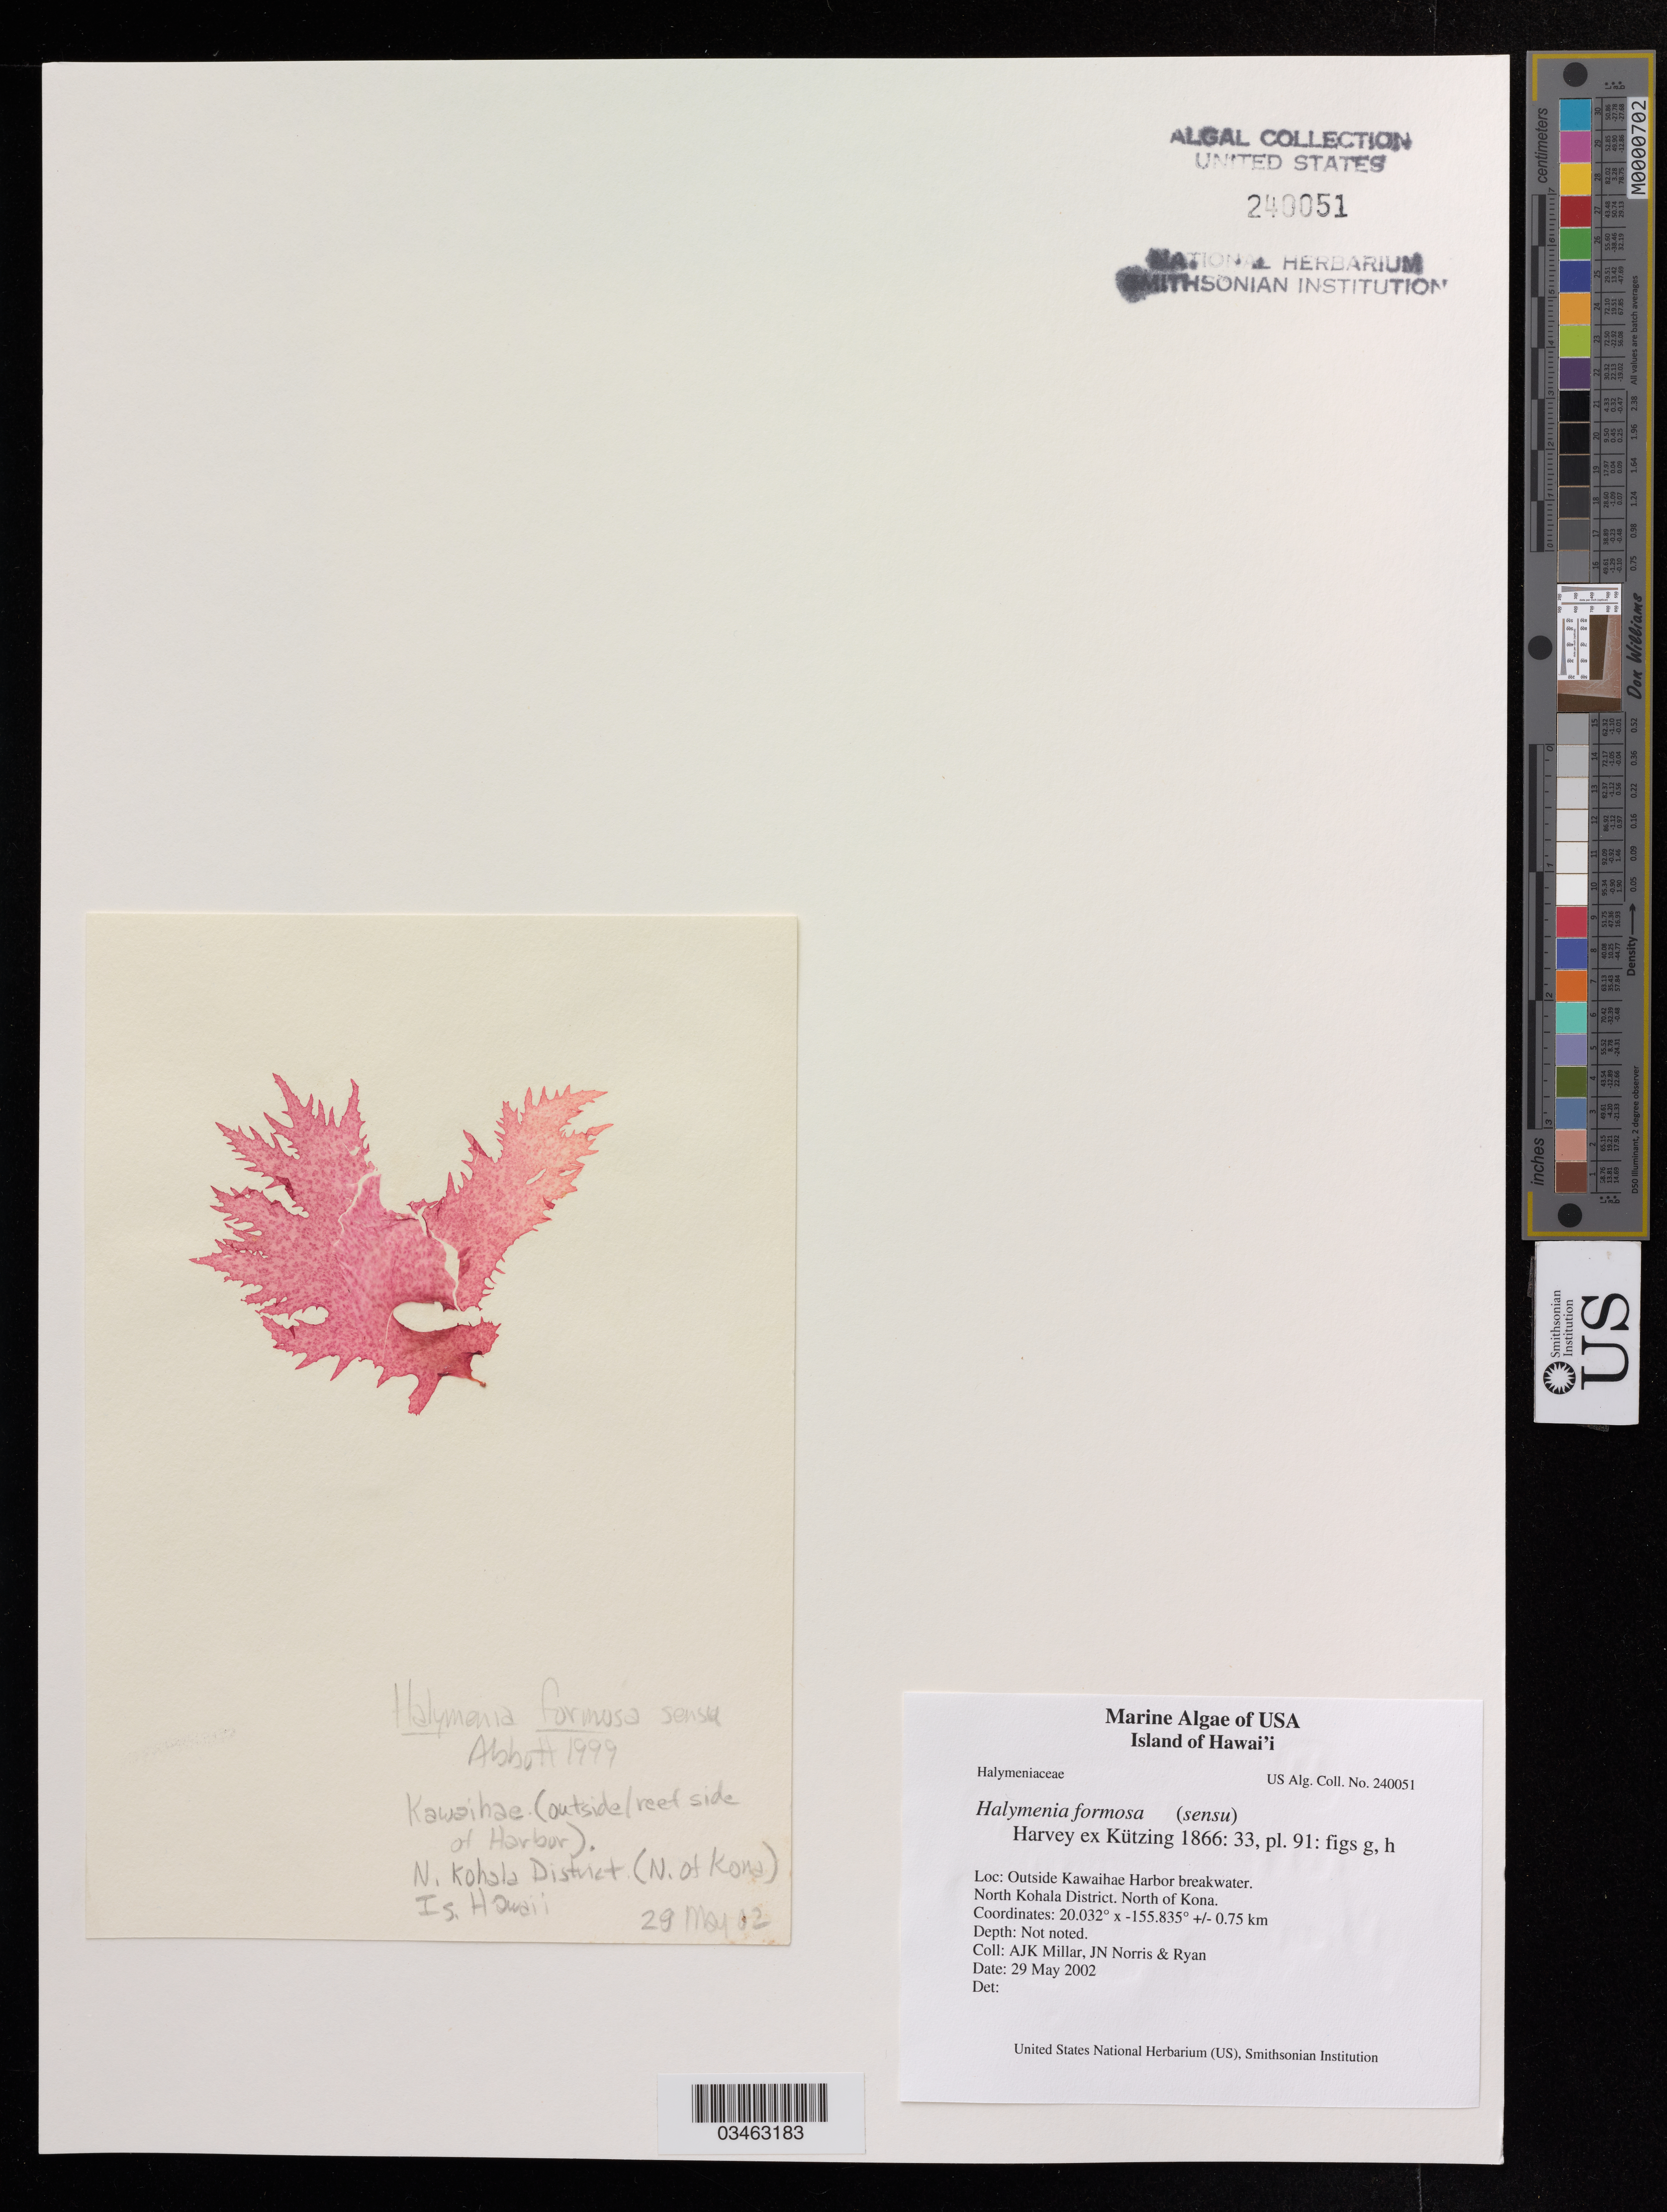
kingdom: Plantae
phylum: Rhodophyta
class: Florideophyceae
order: Halymeniales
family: Halymeniaceae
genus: Halymenia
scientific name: Halymenia formosa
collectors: A. Millar, J. N. Norris & Ryan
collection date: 2002-05-29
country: United States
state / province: Hawaii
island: Hawaii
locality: Outside Kawaihae Harbor break water. North Kohala District. North of Kona.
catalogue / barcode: US 240051